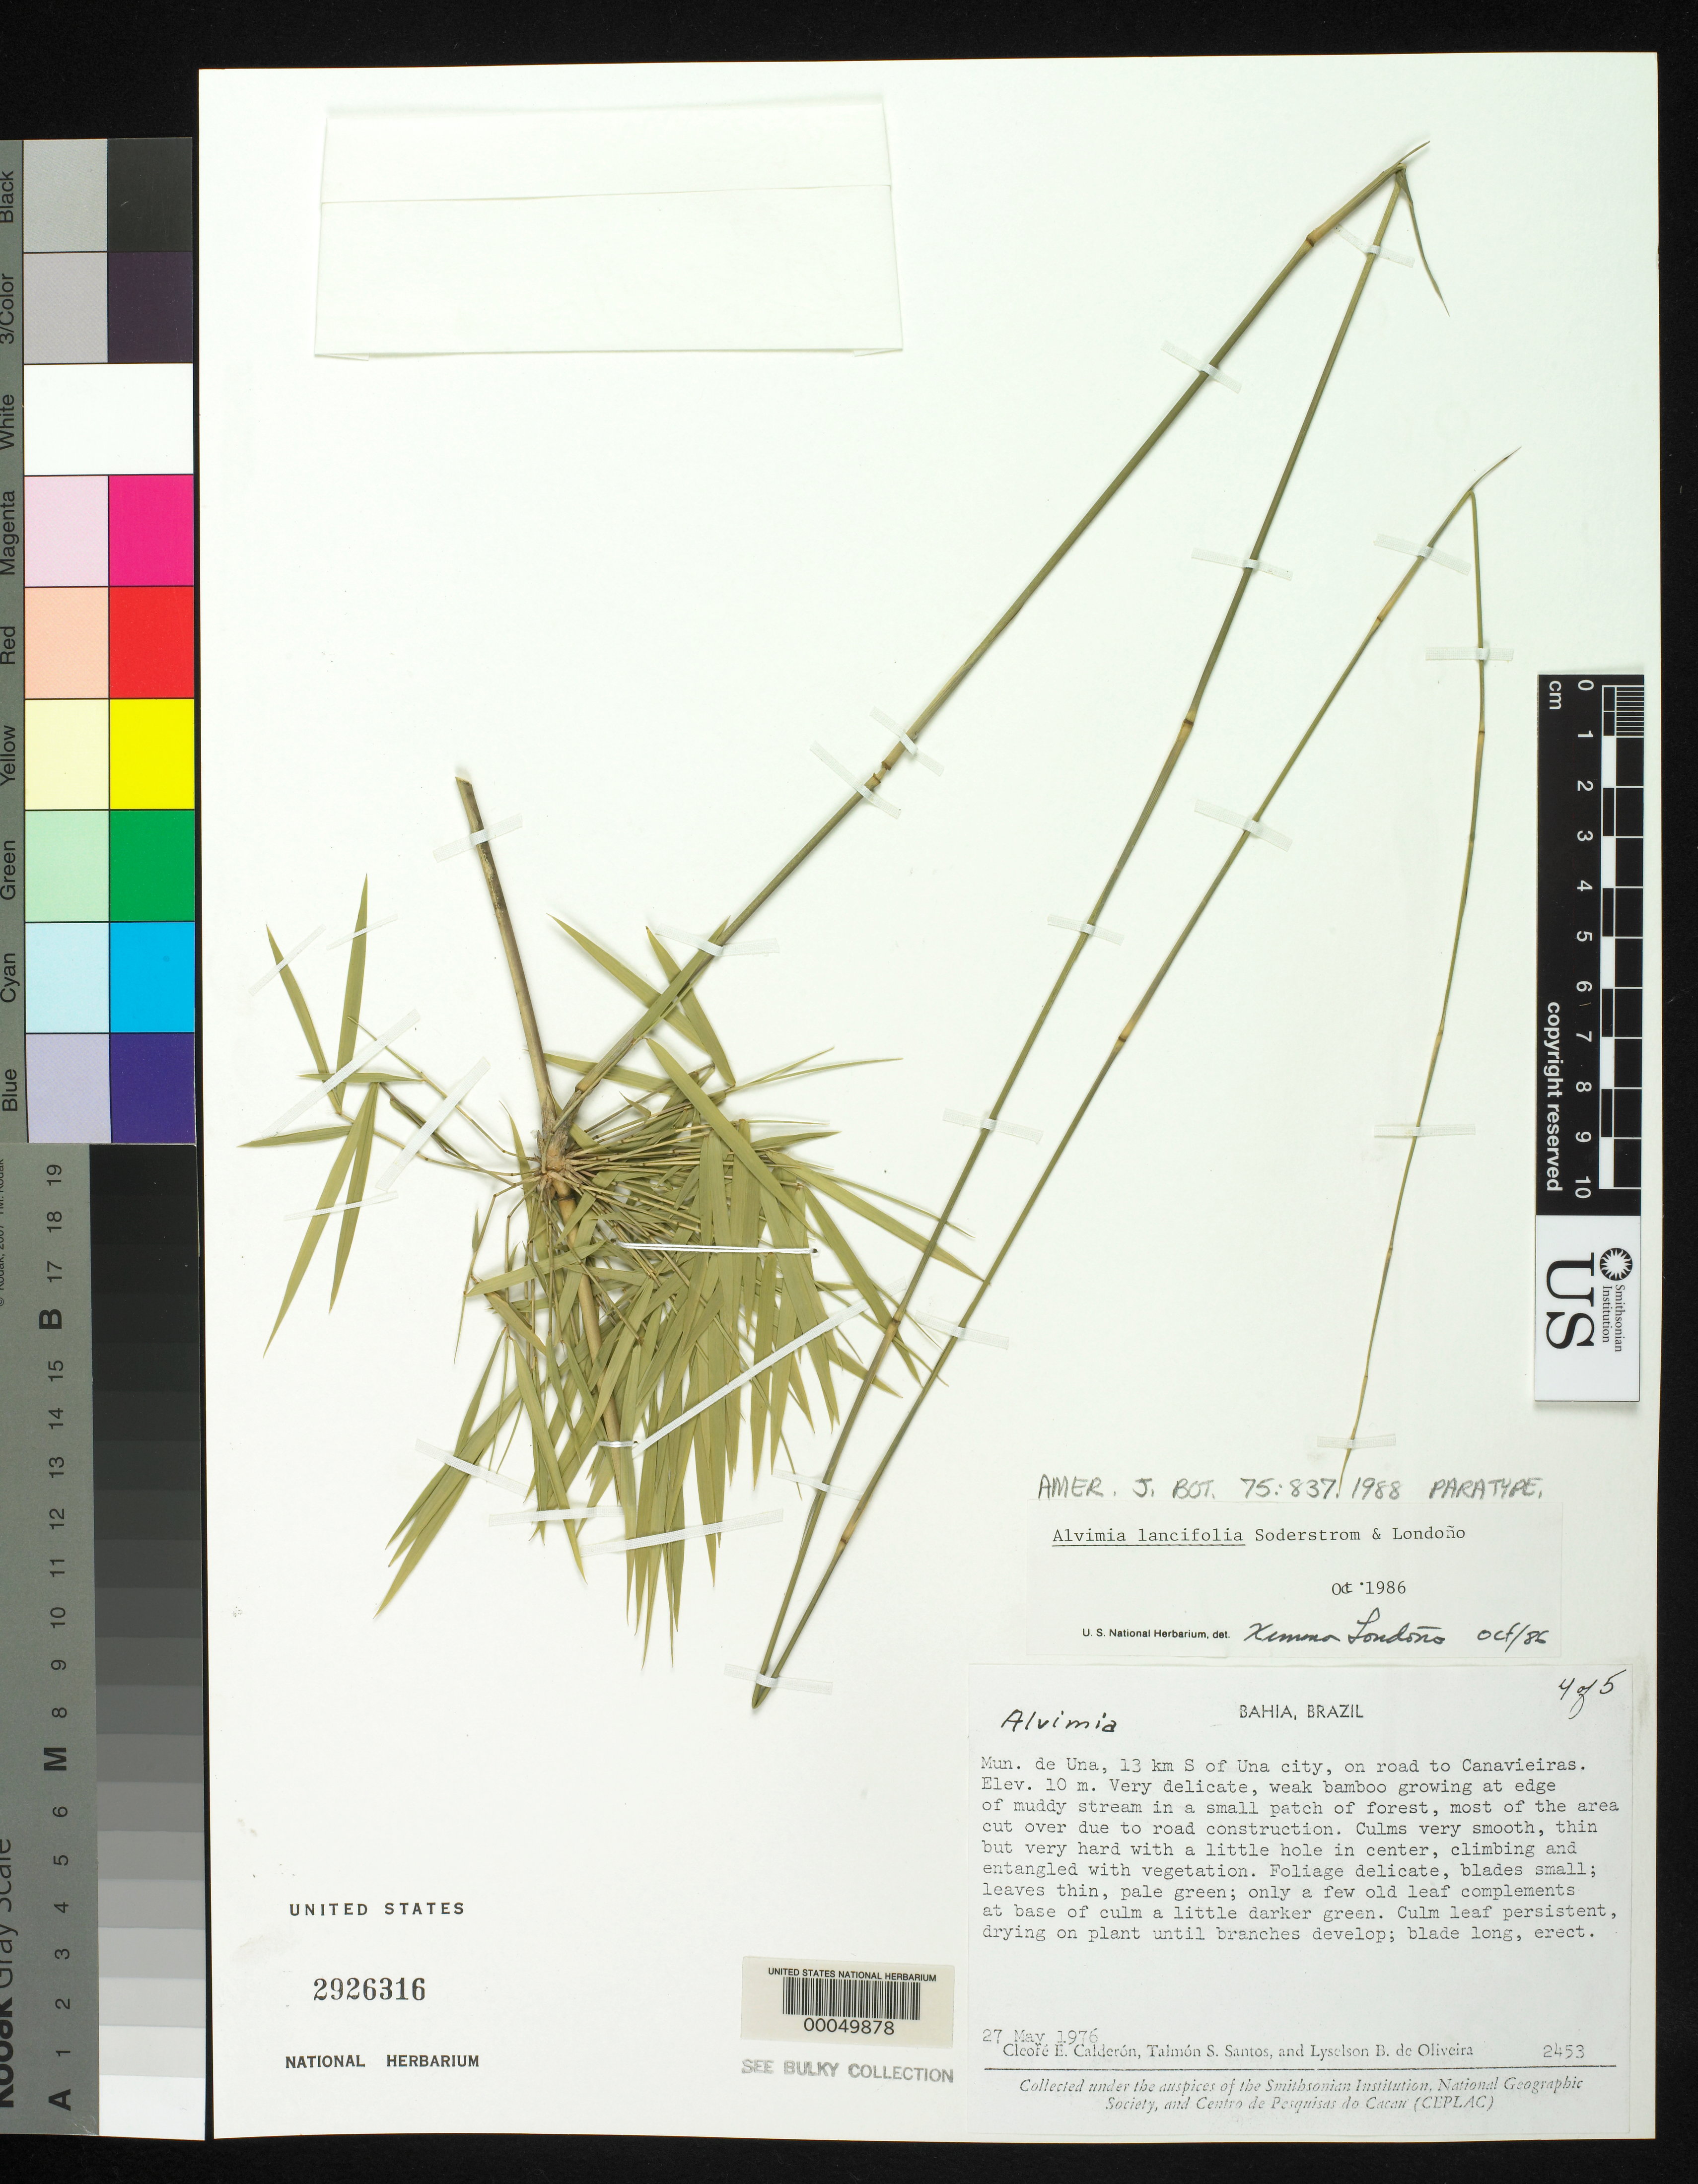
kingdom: Plantae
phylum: Tracheophyta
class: Liliopsida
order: Poales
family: Poaceae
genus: Alvimia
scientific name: Alvimia lancifolia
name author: Soderstr. & Londoño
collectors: C. E. Calderón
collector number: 2453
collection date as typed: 27 May 1976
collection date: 1976-05-27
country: Brazil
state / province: Bahia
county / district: Una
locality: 13 km s of una city, on road to canavieiras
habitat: Muddy stream in small patch of forest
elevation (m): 10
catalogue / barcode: US 2926316